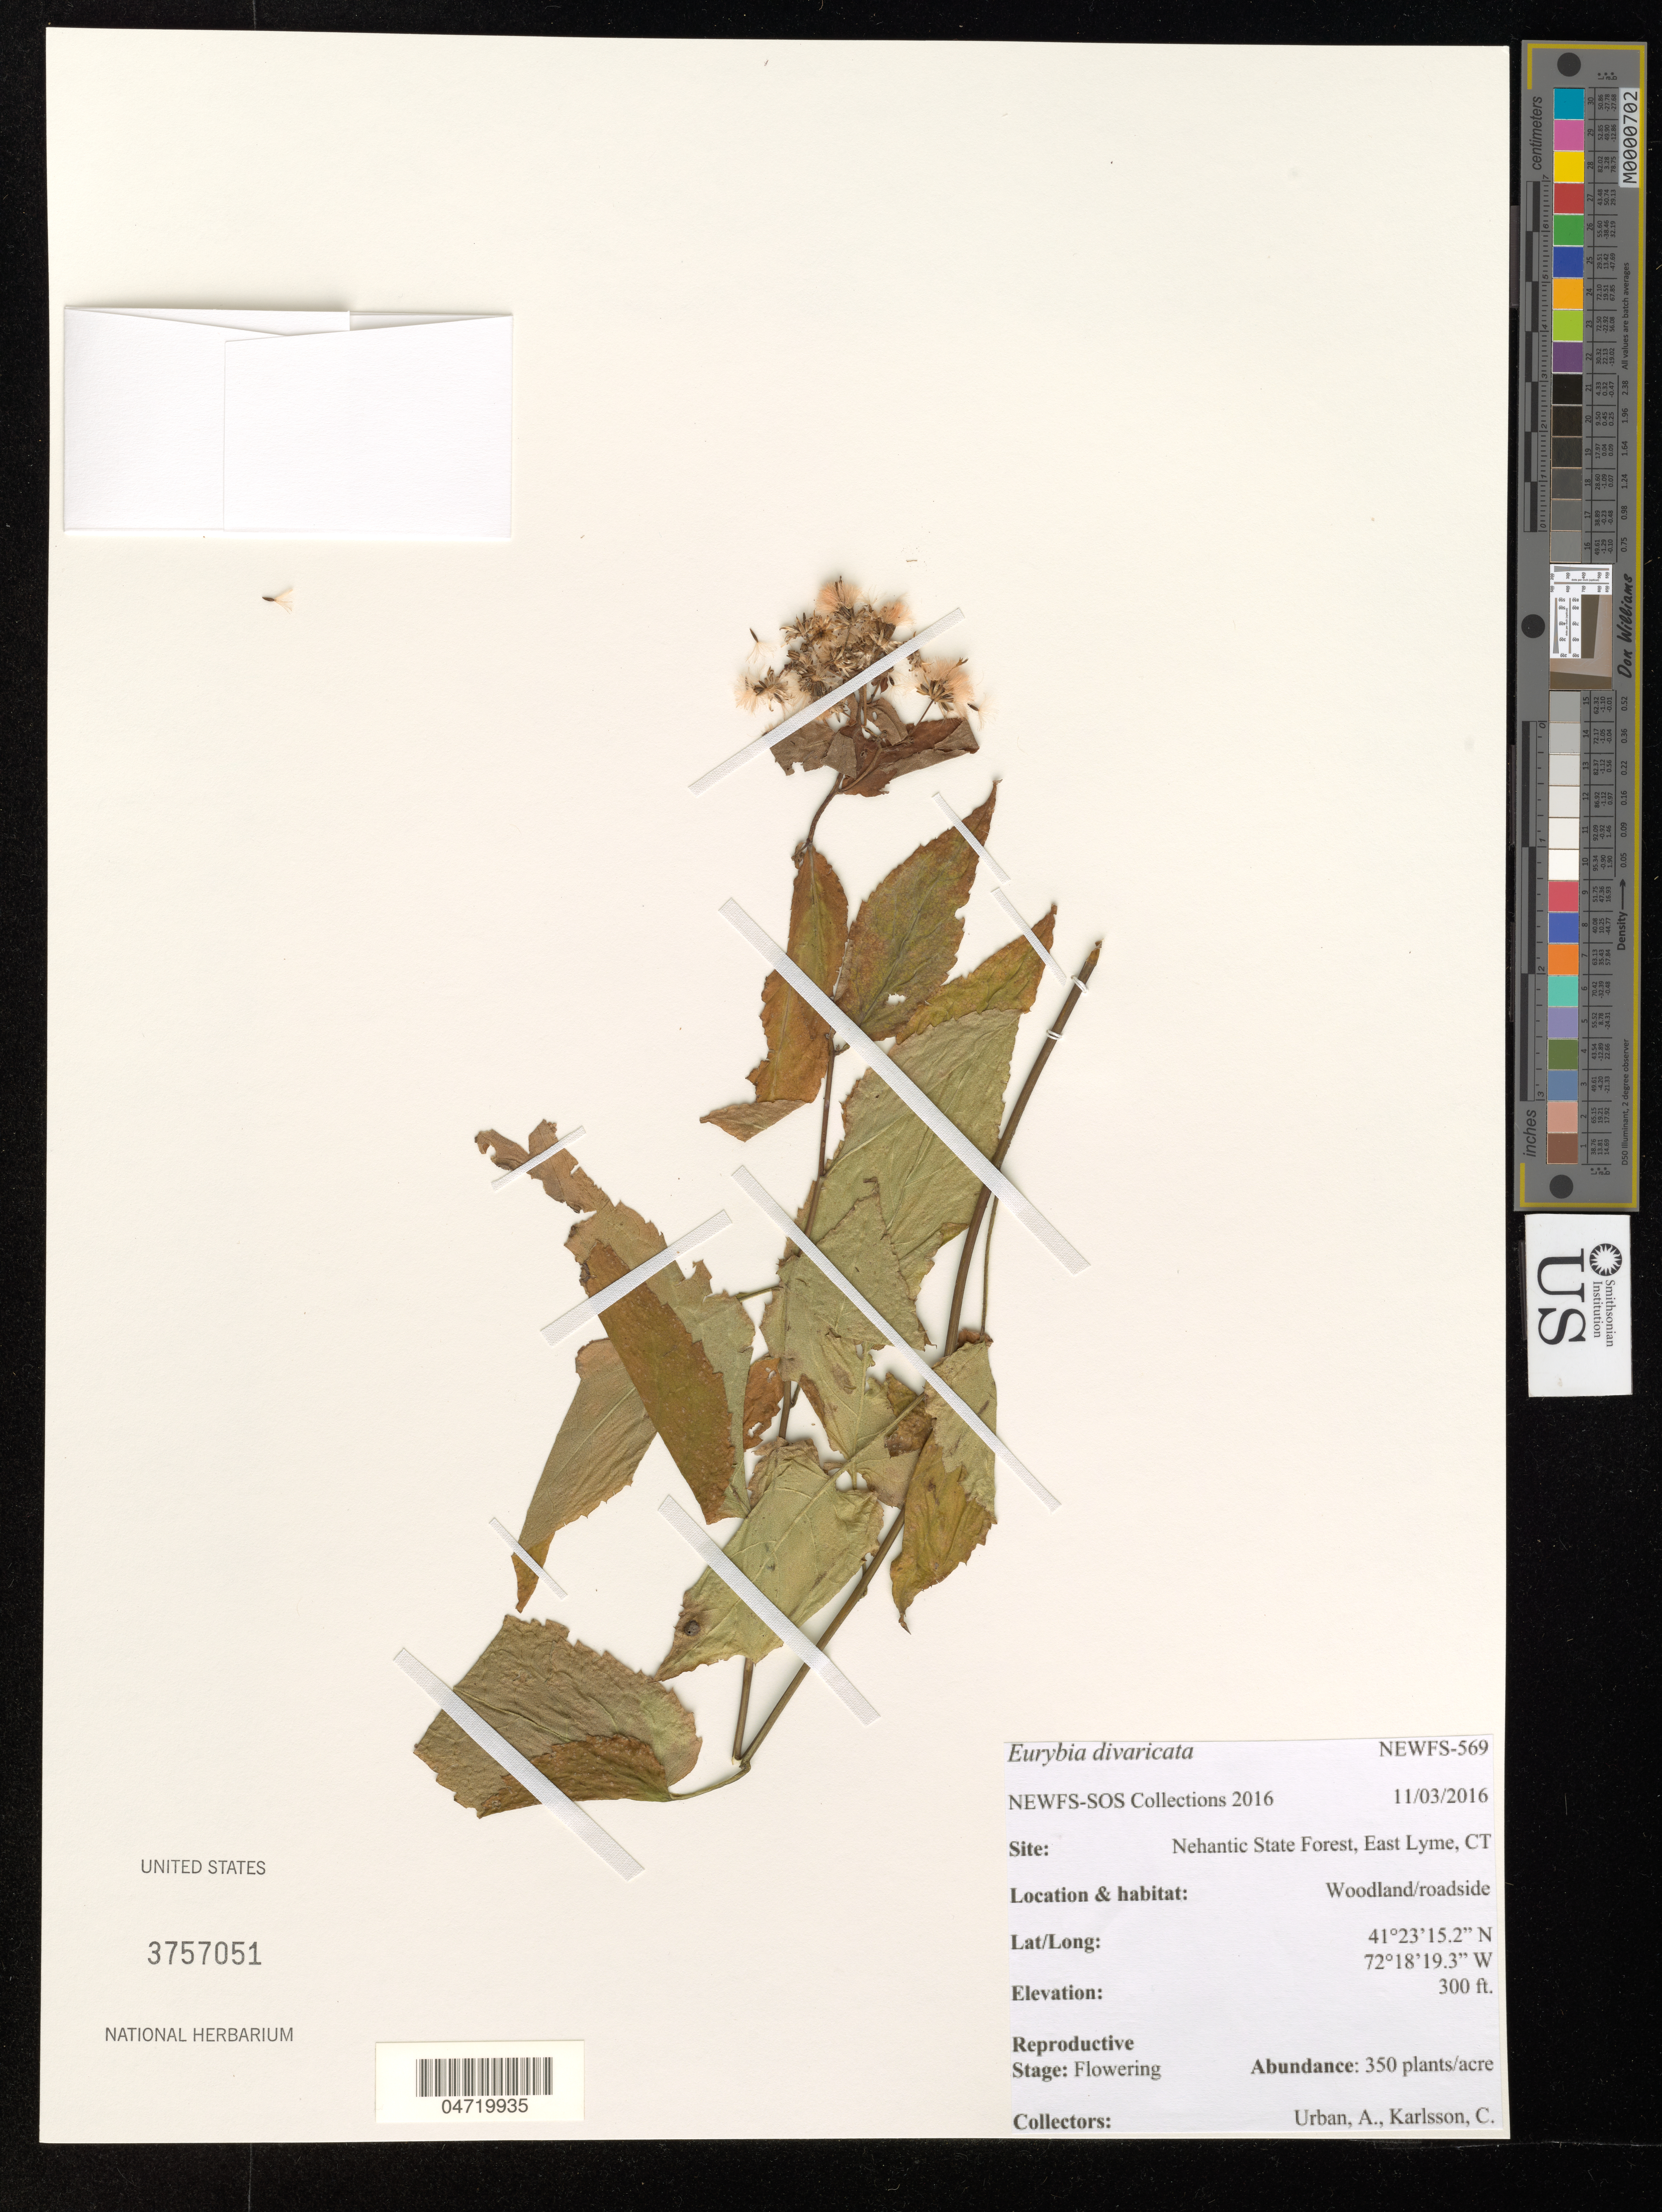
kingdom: Plantae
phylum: Tracheophyta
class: Magnoliopsida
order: Asterales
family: Asteraceae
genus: Eurybia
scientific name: Eurybia divaricata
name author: (L.) G.L. Nesom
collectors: A. Urban & C. Karlsson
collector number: NEWFS-569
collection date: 2016-11-03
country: United States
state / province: Connecticut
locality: Nehantic State Forest, East Lyme.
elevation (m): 91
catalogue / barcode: US 3757051